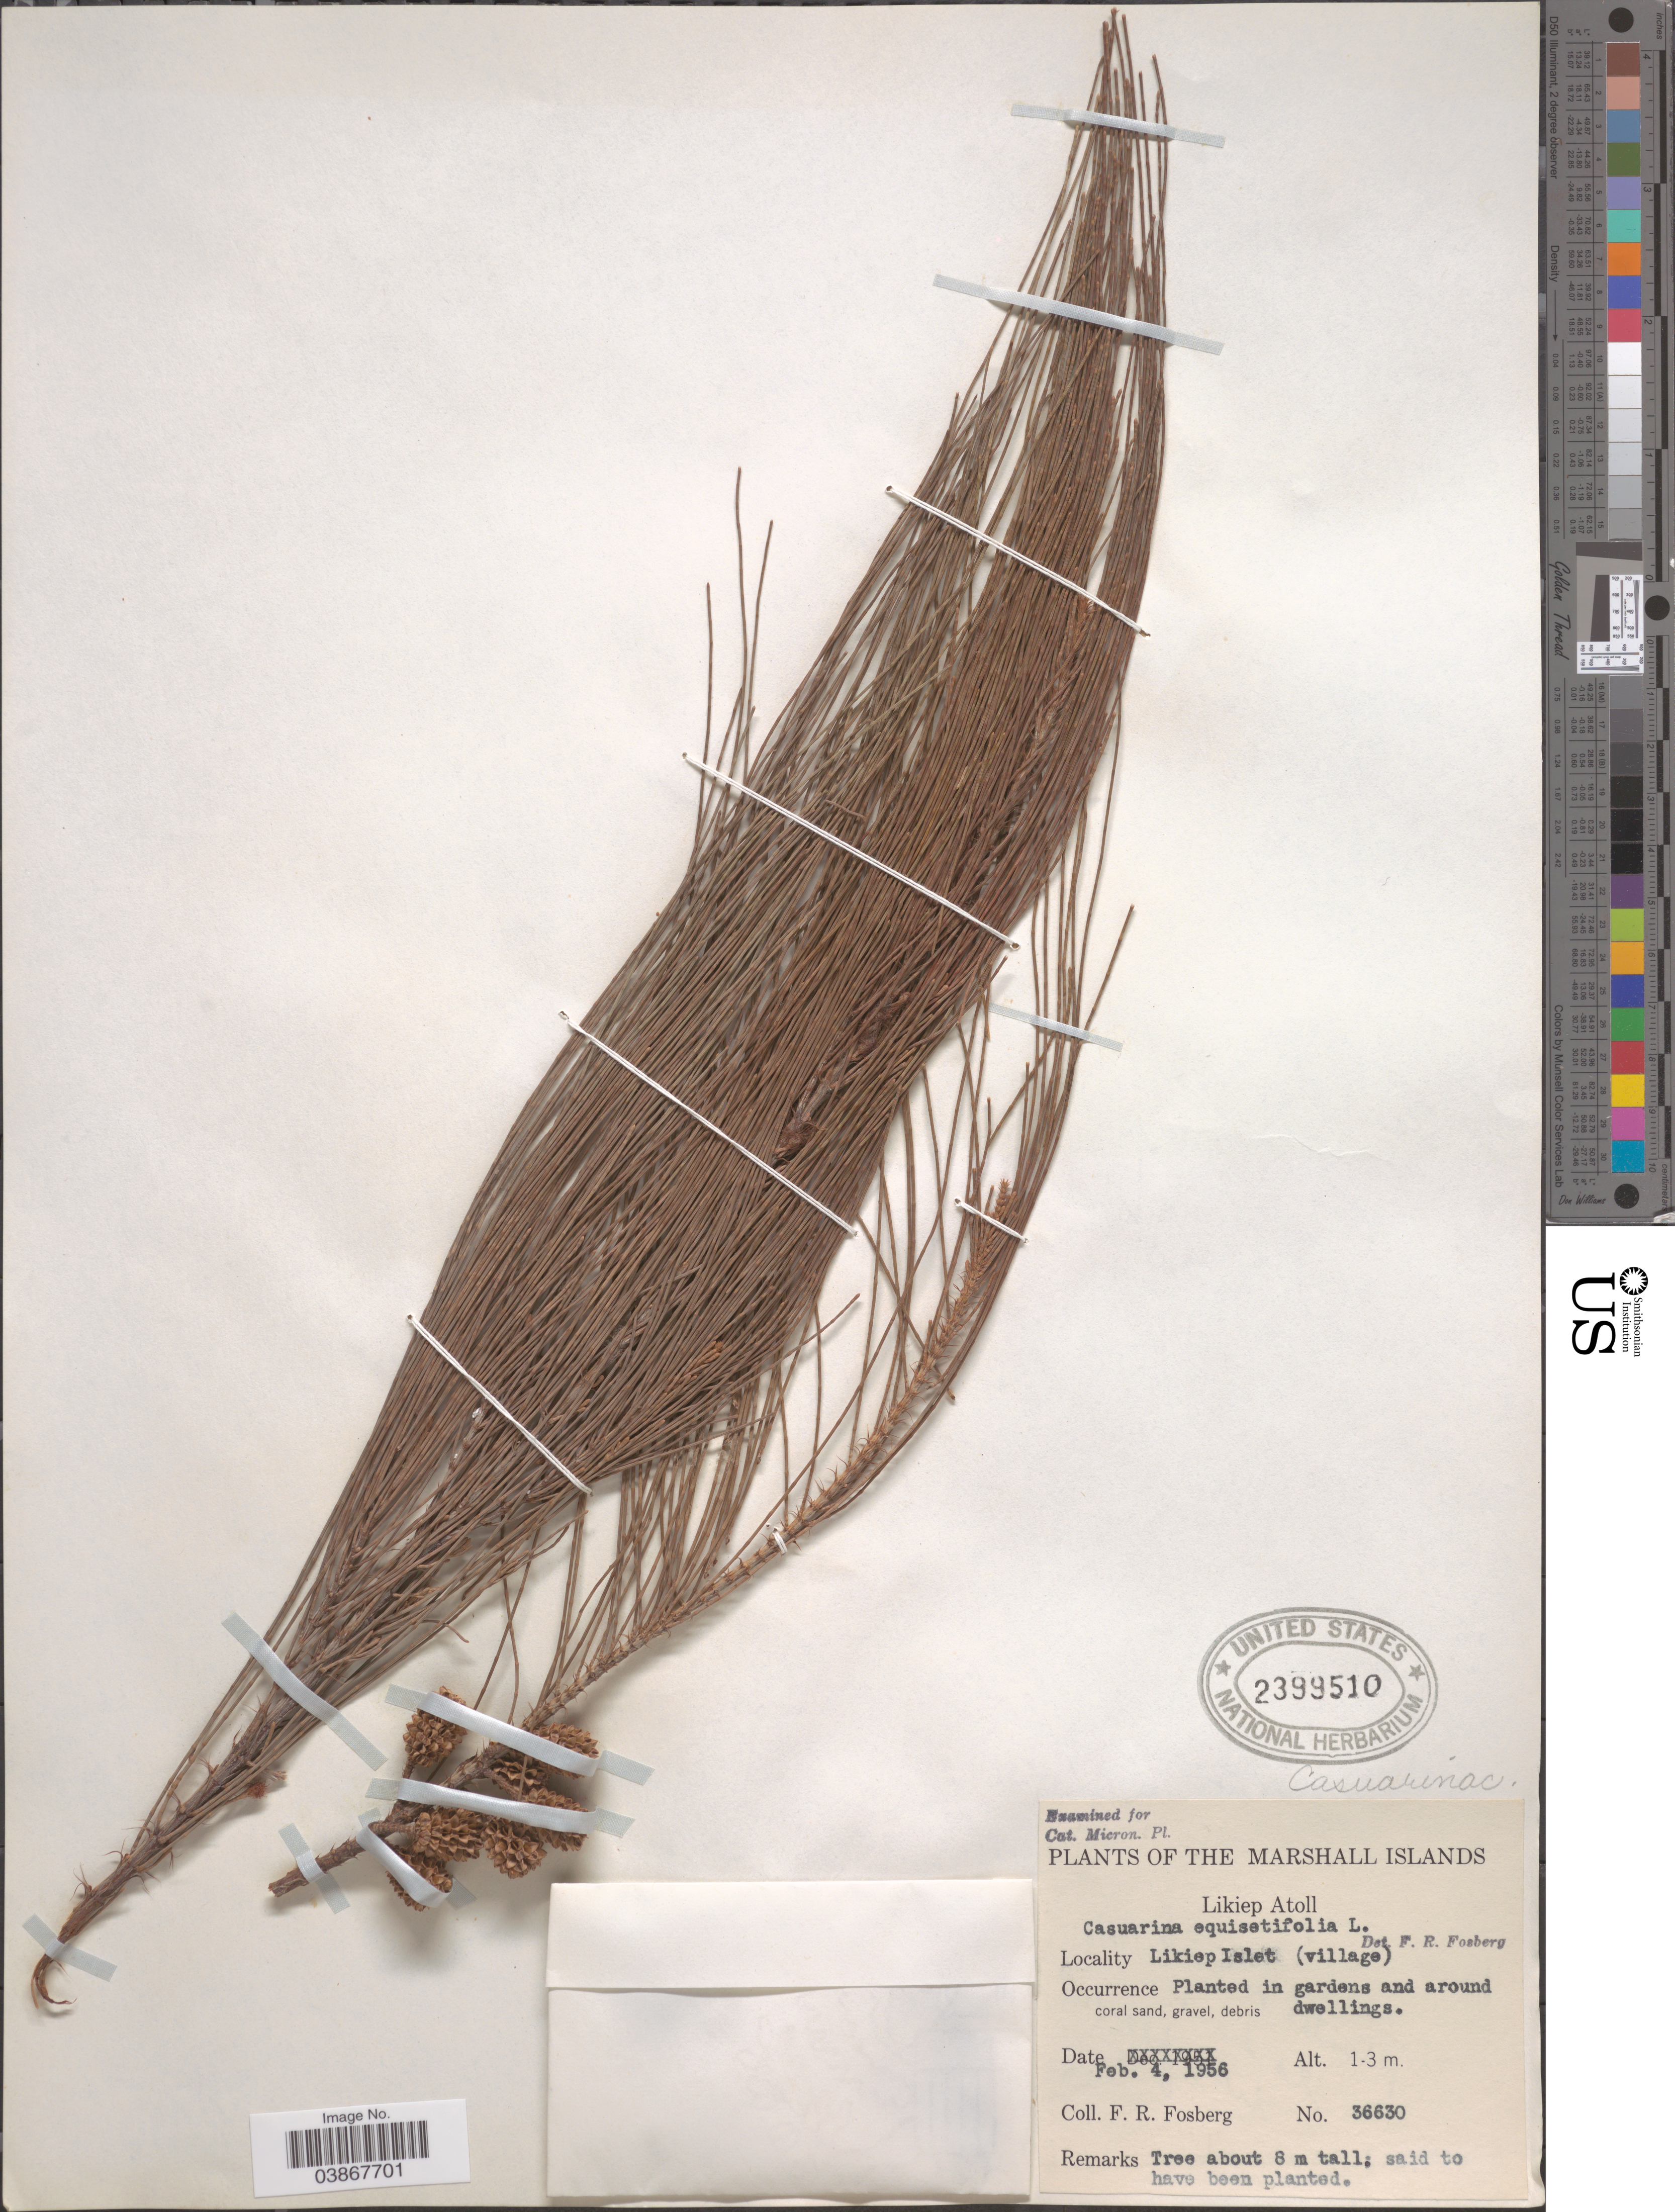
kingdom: Plantae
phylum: Tracheophyta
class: Magnoliopsida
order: Fagales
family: Casuarinaceae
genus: Casuarina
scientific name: Casuarina equisetifolia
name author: L.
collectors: F. R. Fosberg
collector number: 36630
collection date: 1956-02-04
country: Marshall Islands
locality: Likiep Atoll. Likiep Islet (village). In gardens and around dwellings.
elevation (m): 1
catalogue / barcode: US 2399510